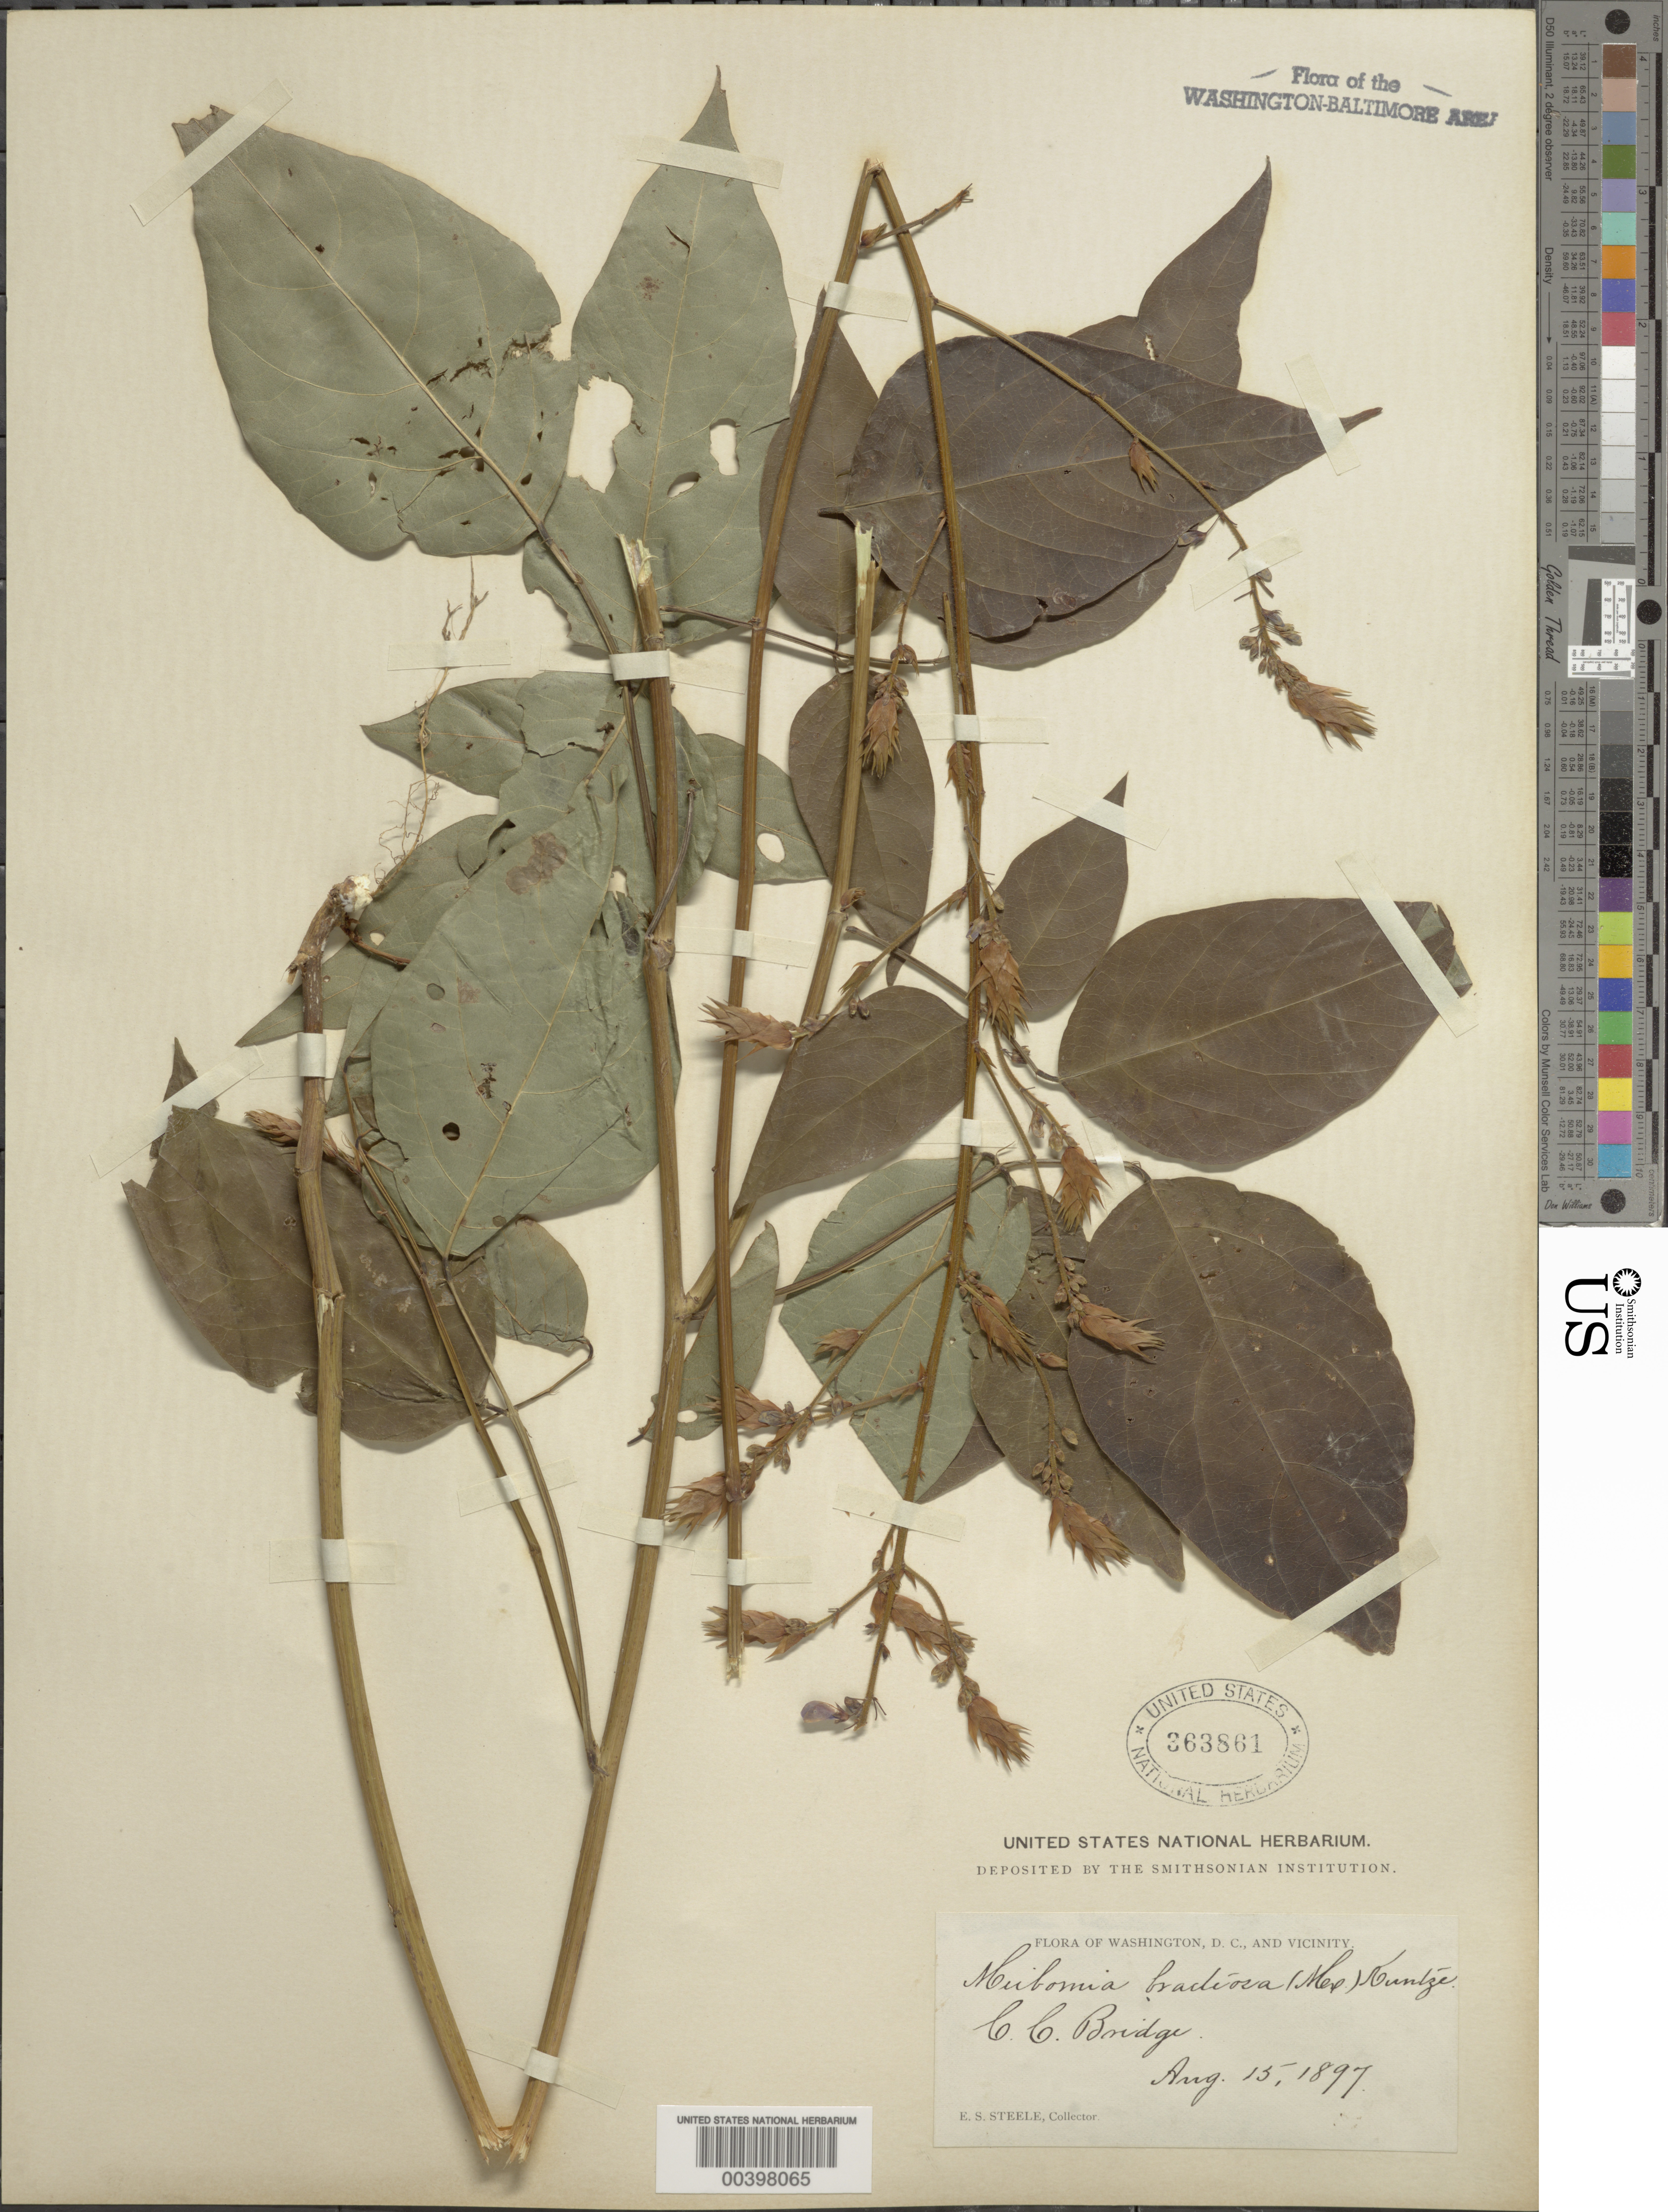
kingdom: Plantae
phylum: Tracheophyta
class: Magnoliopsida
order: Fabales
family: Fabaceae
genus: Desmodium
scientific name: Desmodium cuspidatum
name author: (Muhl. ex Willd.) Loudon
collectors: E. Steele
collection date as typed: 15 Aug 1897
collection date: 1897-08-15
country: United States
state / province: District of Columbia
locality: Chevy Chase Bridge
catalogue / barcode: US 363861